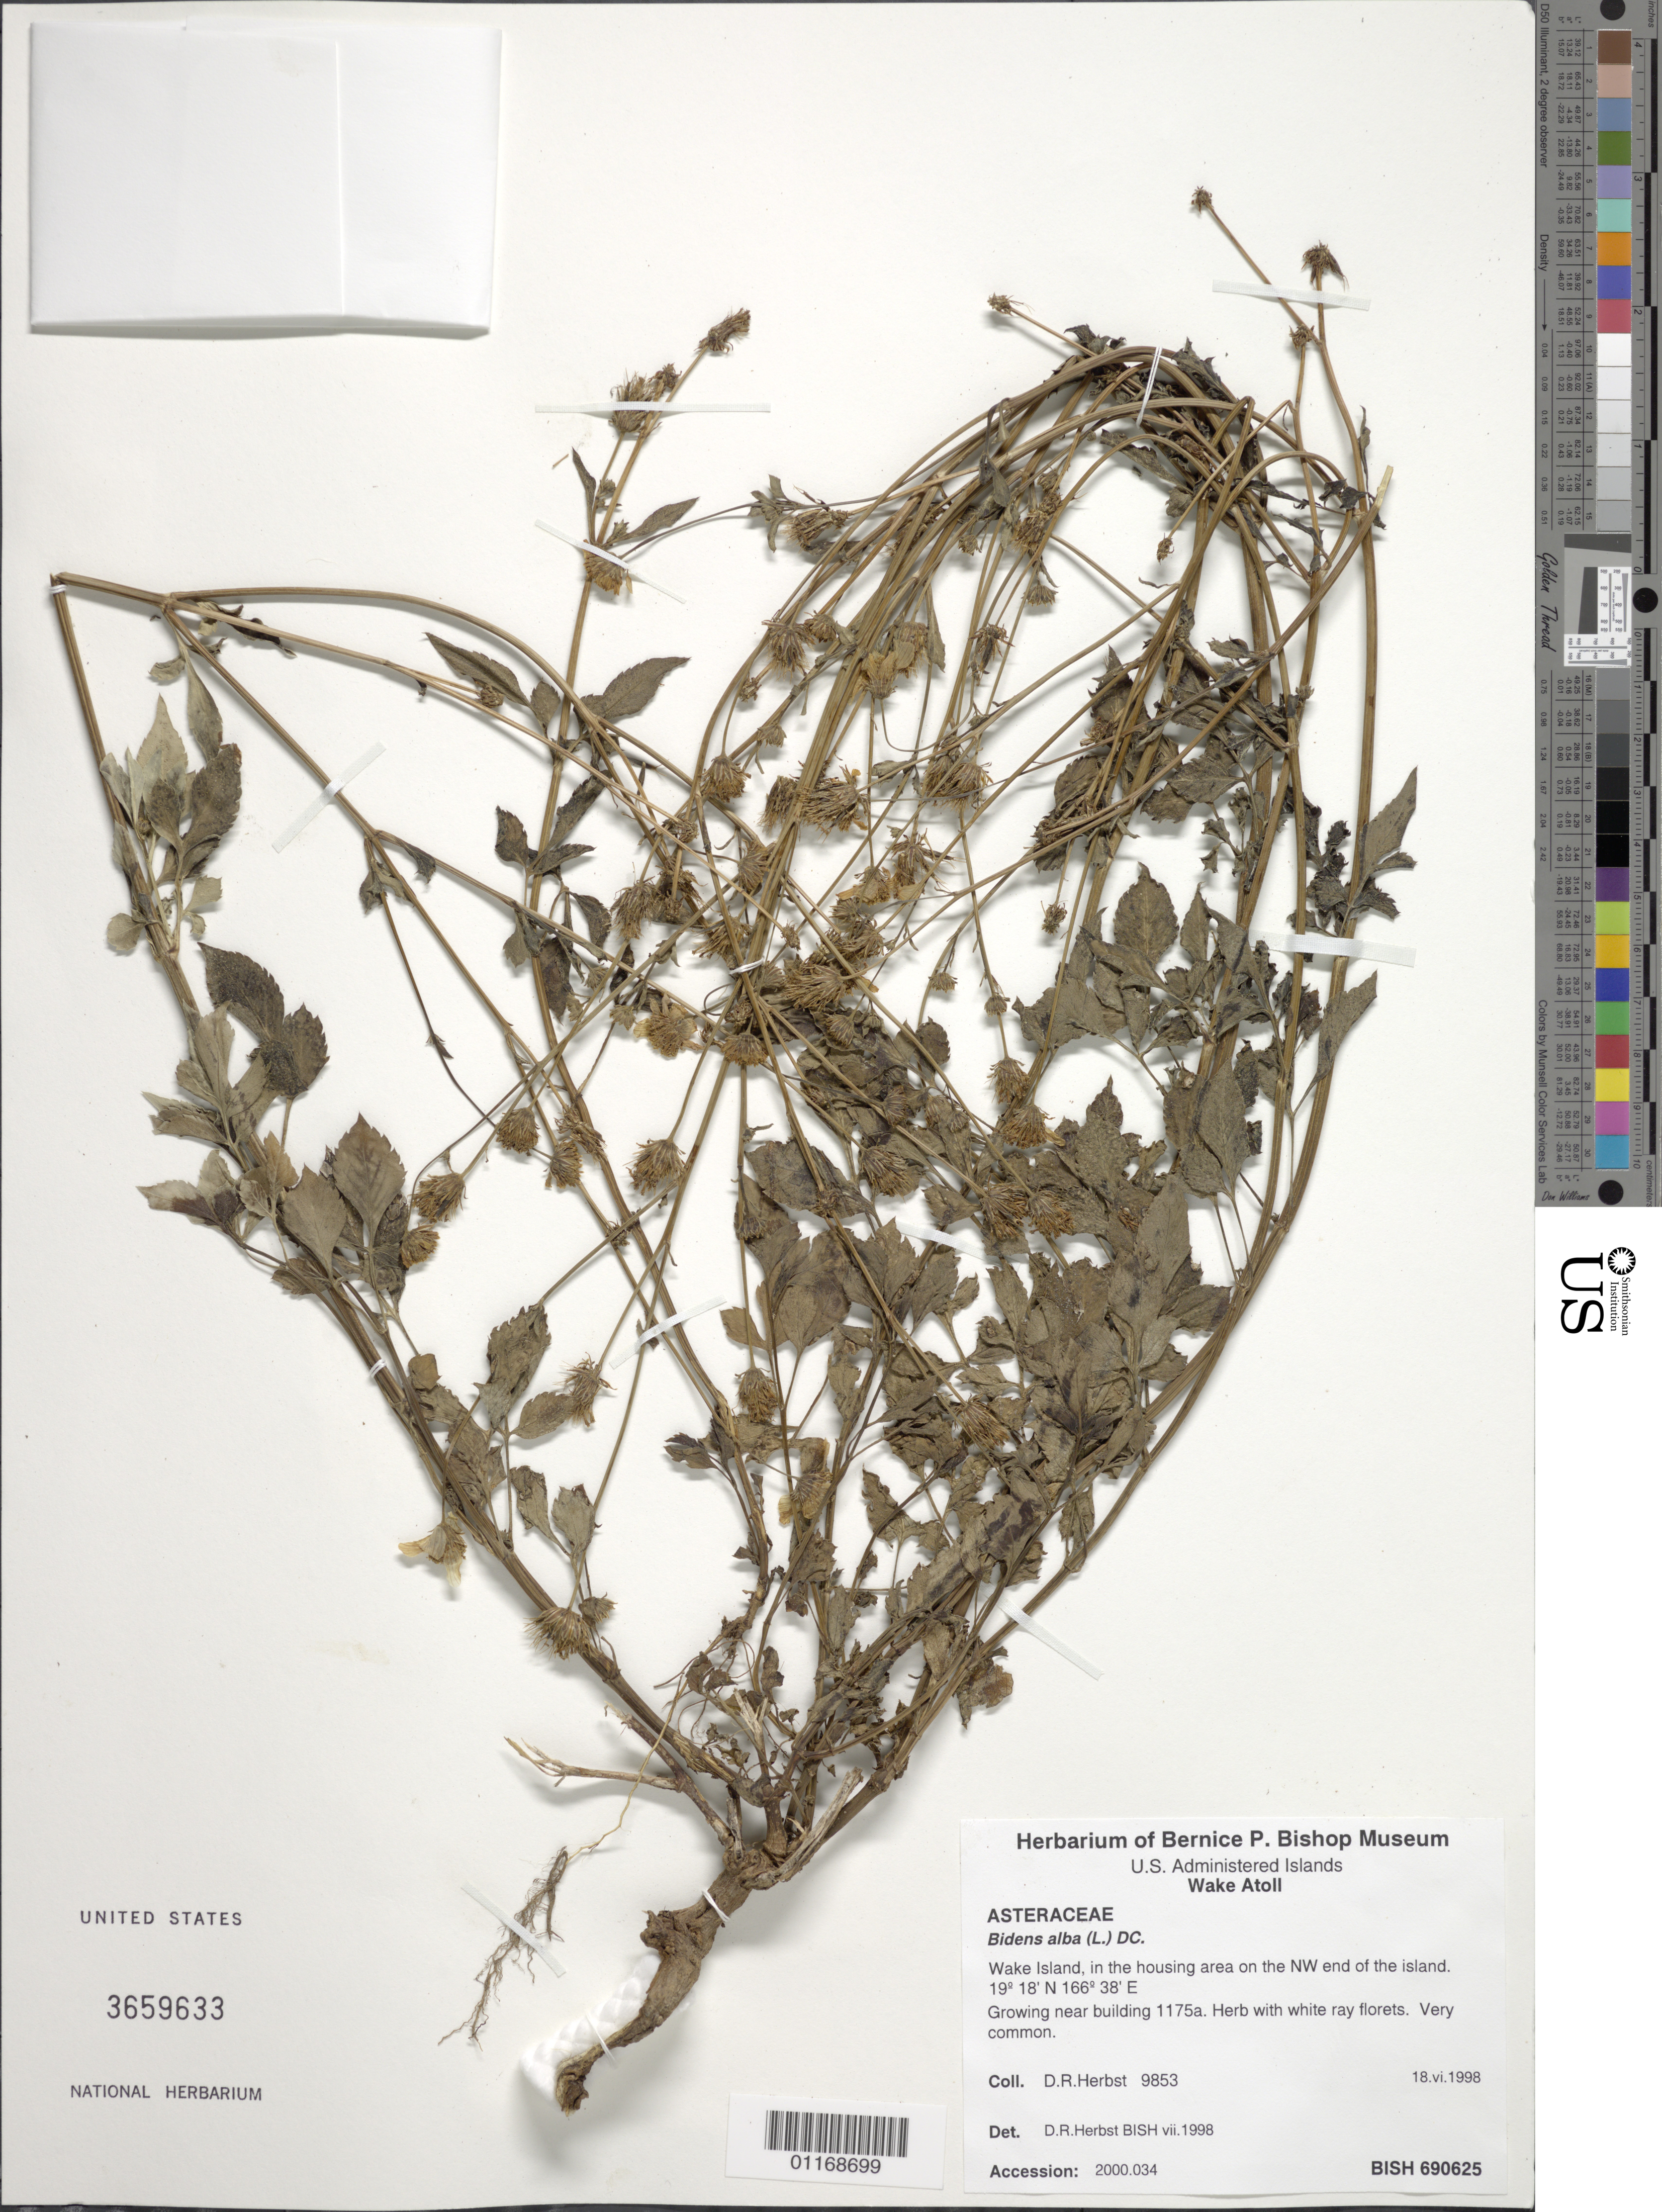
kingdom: Plantae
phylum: Tracheophyta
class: Magnoliopsida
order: Asterales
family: Asteraceae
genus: Bidens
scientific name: Bidens alba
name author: (L.) DC.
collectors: D. R. Herbst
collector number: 9853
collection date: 1998-06-18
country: U.S. Administered Pacific Islands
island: Wake Atoll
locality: In the housing area on the NW end of Wake Island, by building 1175a.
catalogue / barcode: US 3659633